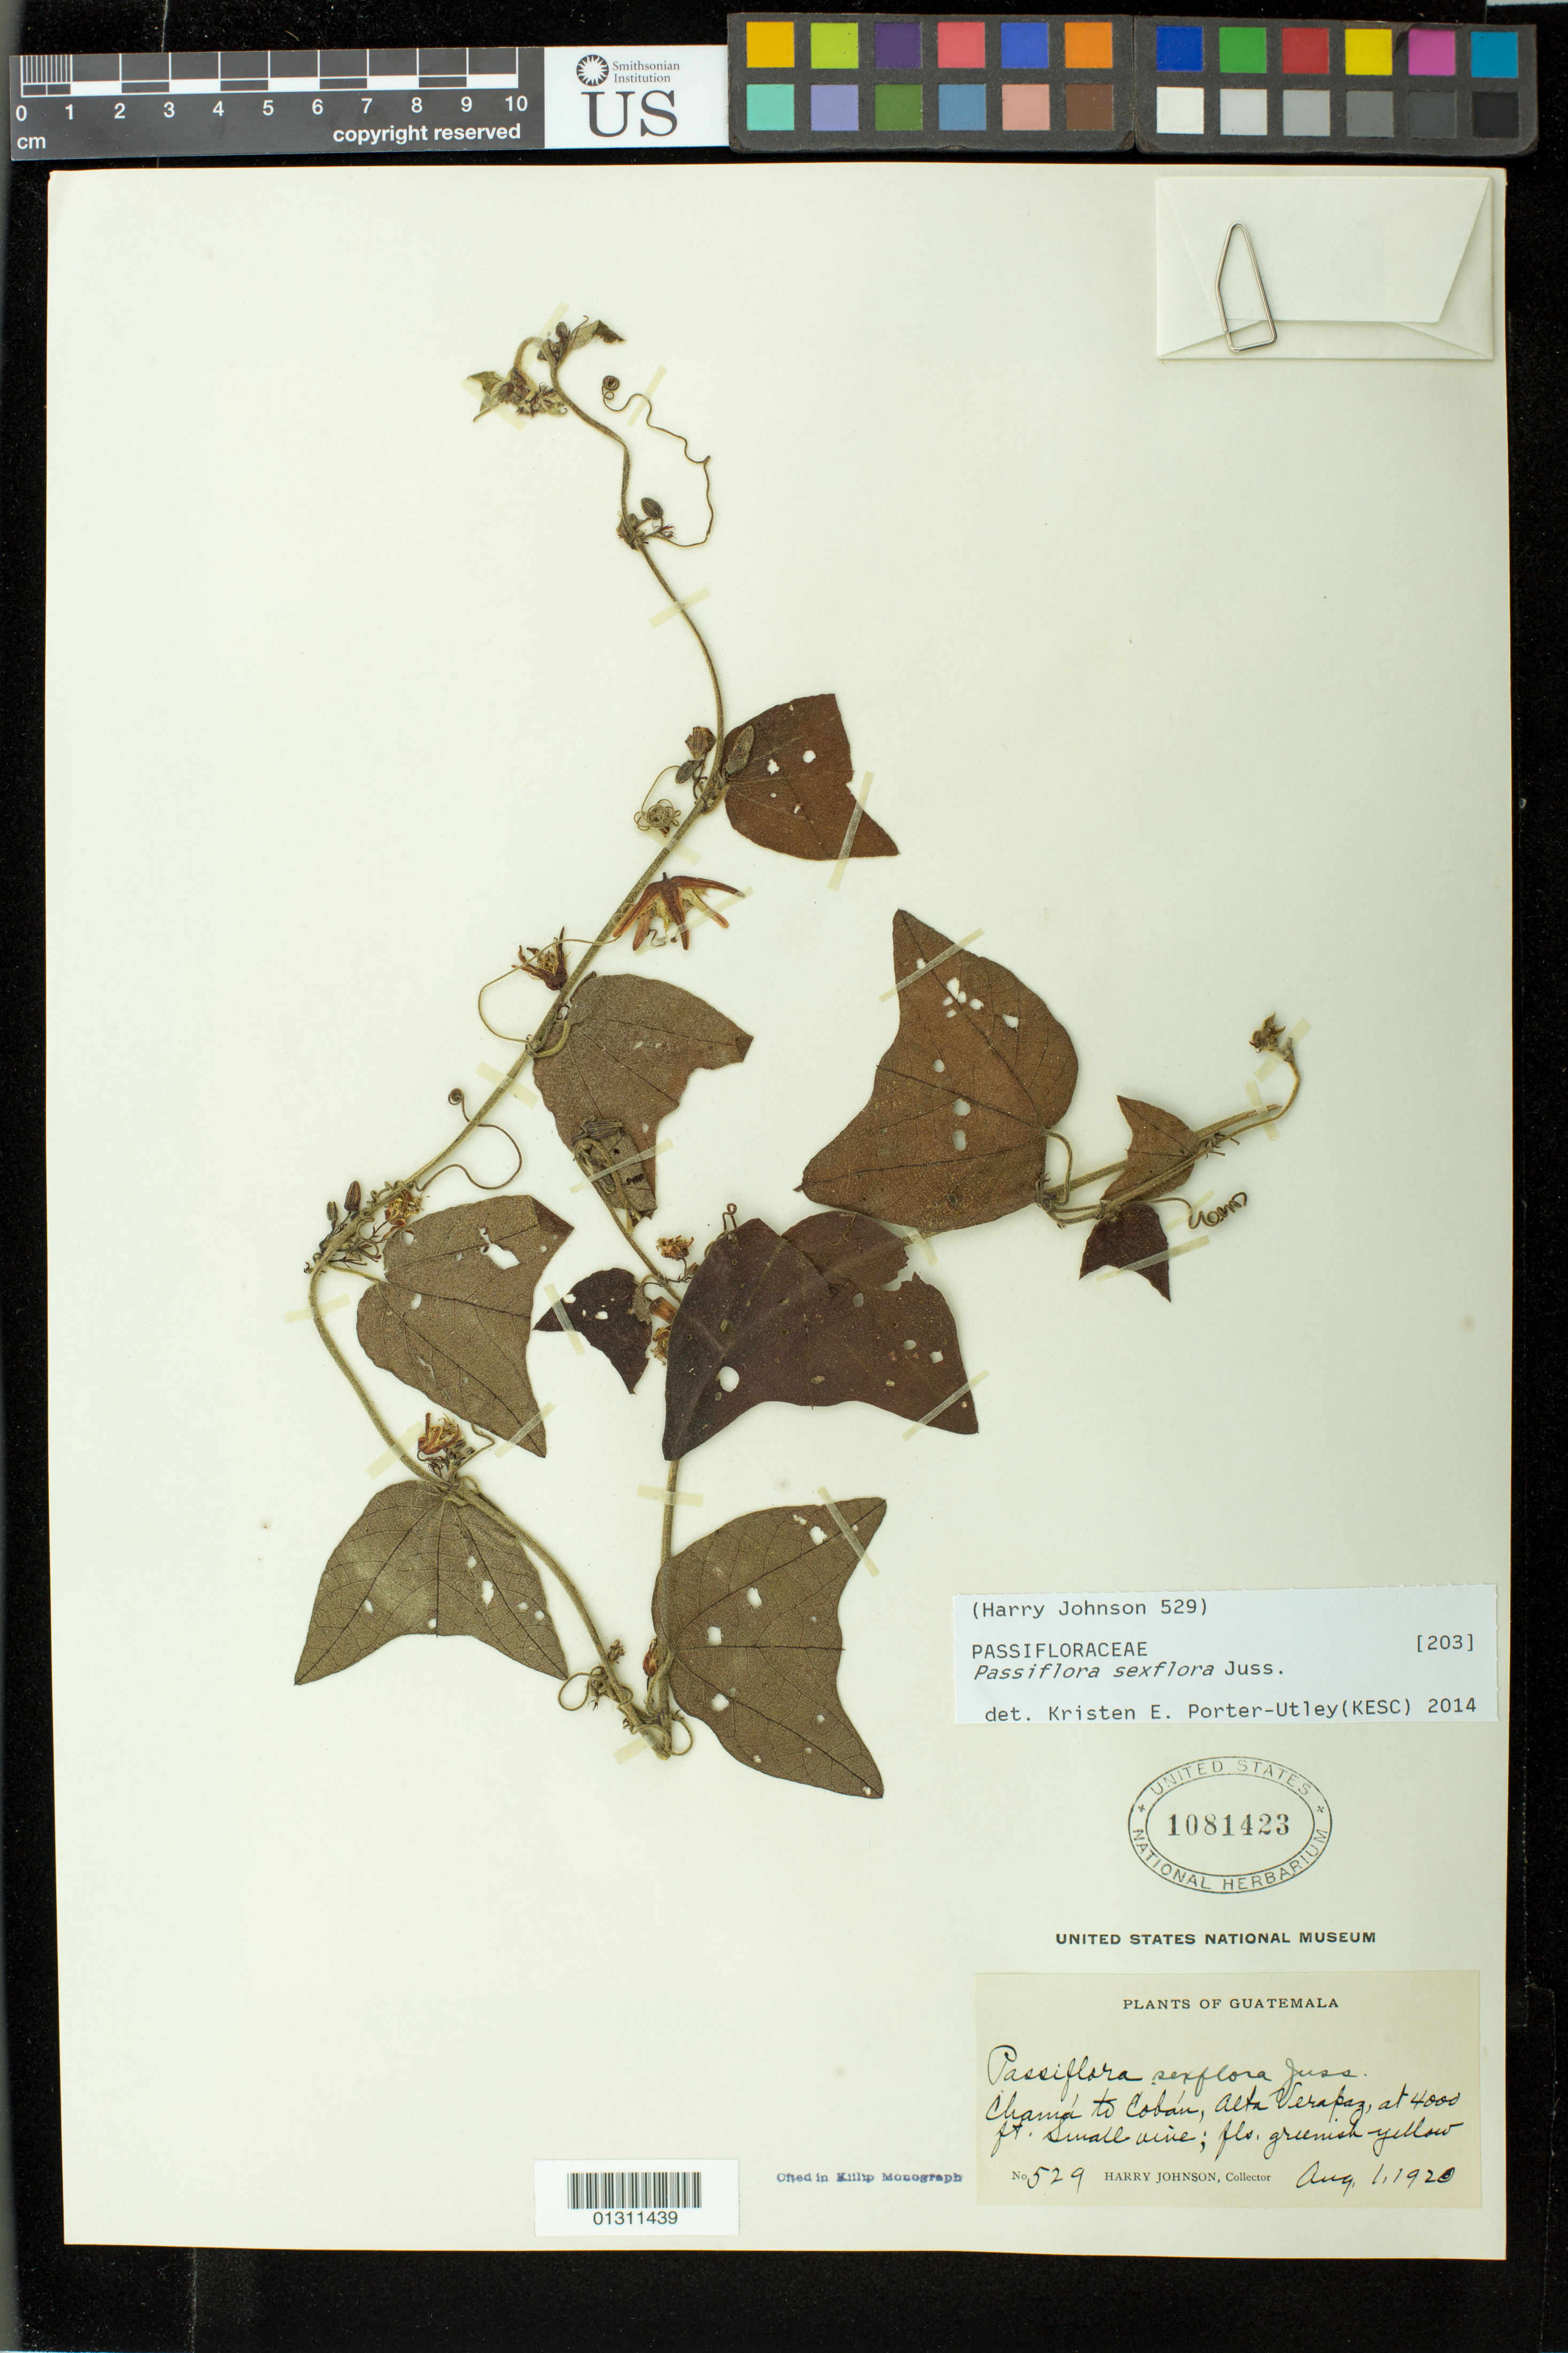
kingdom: Plantae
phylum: Tracheophyta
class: Magnoliopsida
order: Malpighiales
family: Passifloraceae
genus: Passiflora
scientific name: Passiflora sexflora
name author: Juss.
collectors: H. Johnson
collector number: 529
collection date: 1920-08-01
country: Guatemala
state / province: Alta Verapaz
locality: Chama to Coban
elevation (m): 122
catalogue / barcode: US 1081423